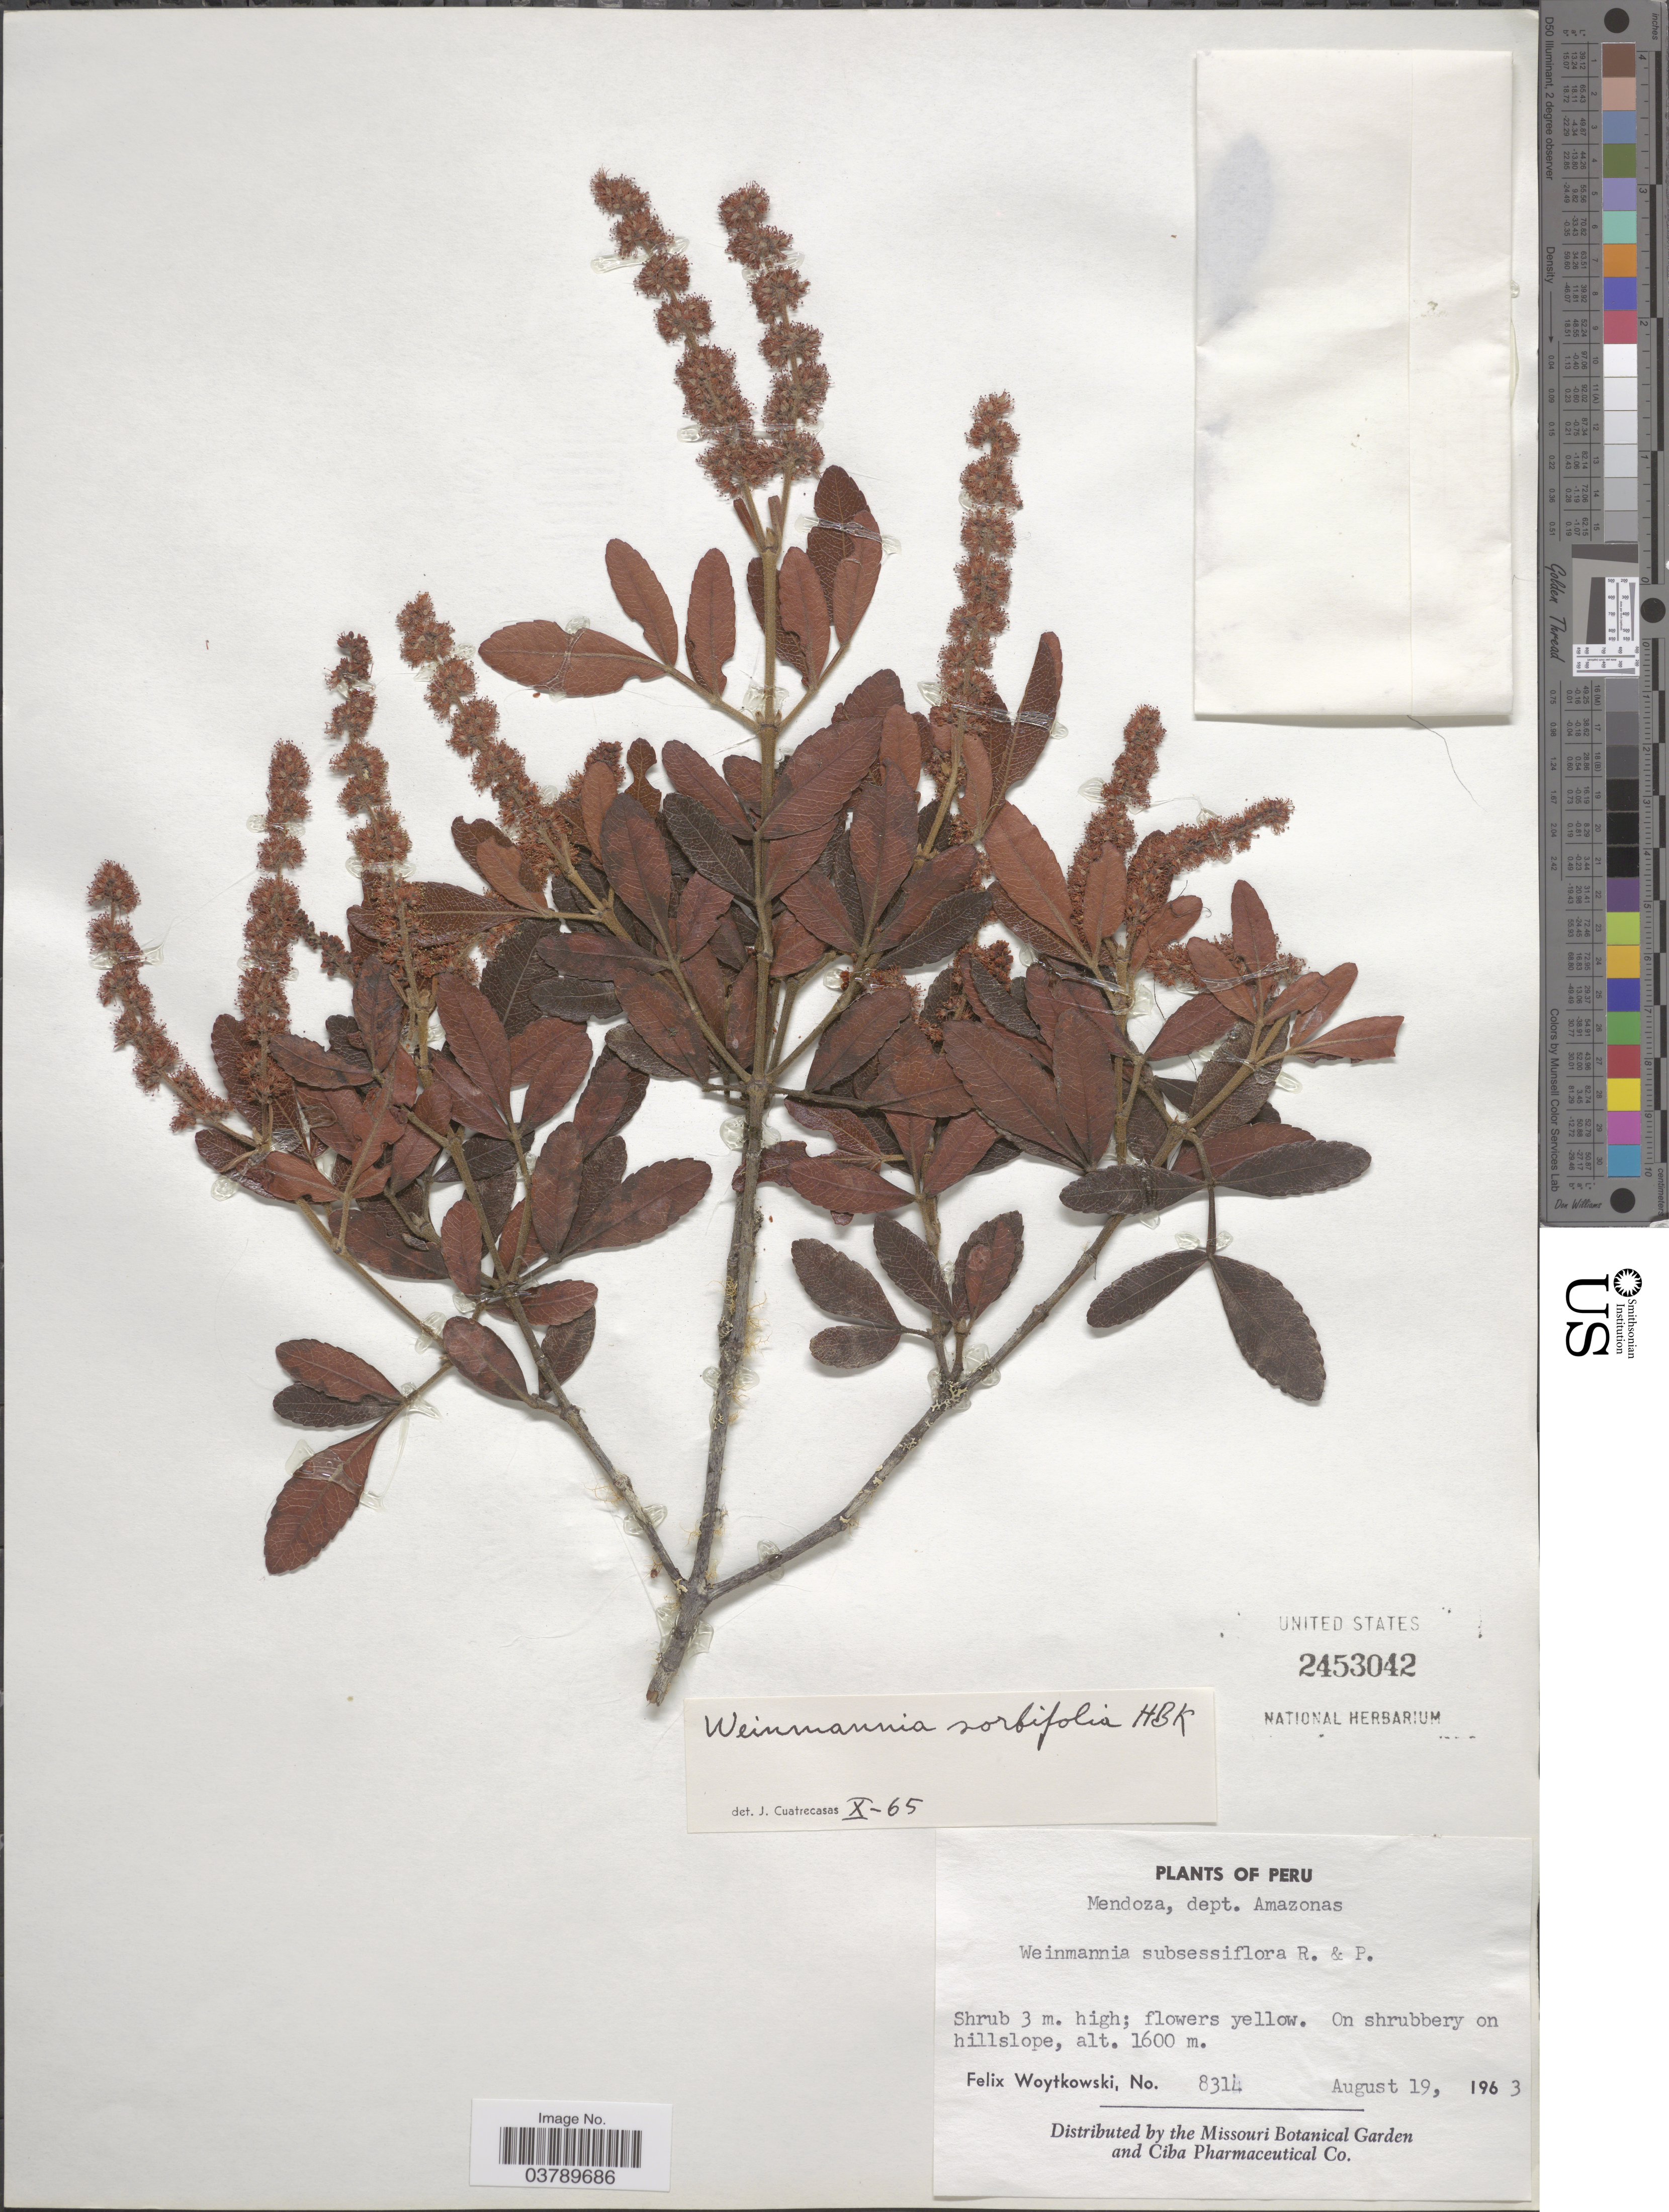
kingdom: Plantae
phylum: Tracheophyta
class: Magnoliopsida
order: Oxalidales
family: Cunoniaceae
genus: Weinmannia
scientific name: Weinmannia sorbifolia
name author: Kunth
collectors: F. Woytkowski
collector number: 8314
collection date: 1963-08-19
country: Peru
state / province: Amazonas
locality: Mendoza, dept. Amazonas. On shrubbery on hillslope.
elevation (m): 1600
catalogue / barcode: US 2453042